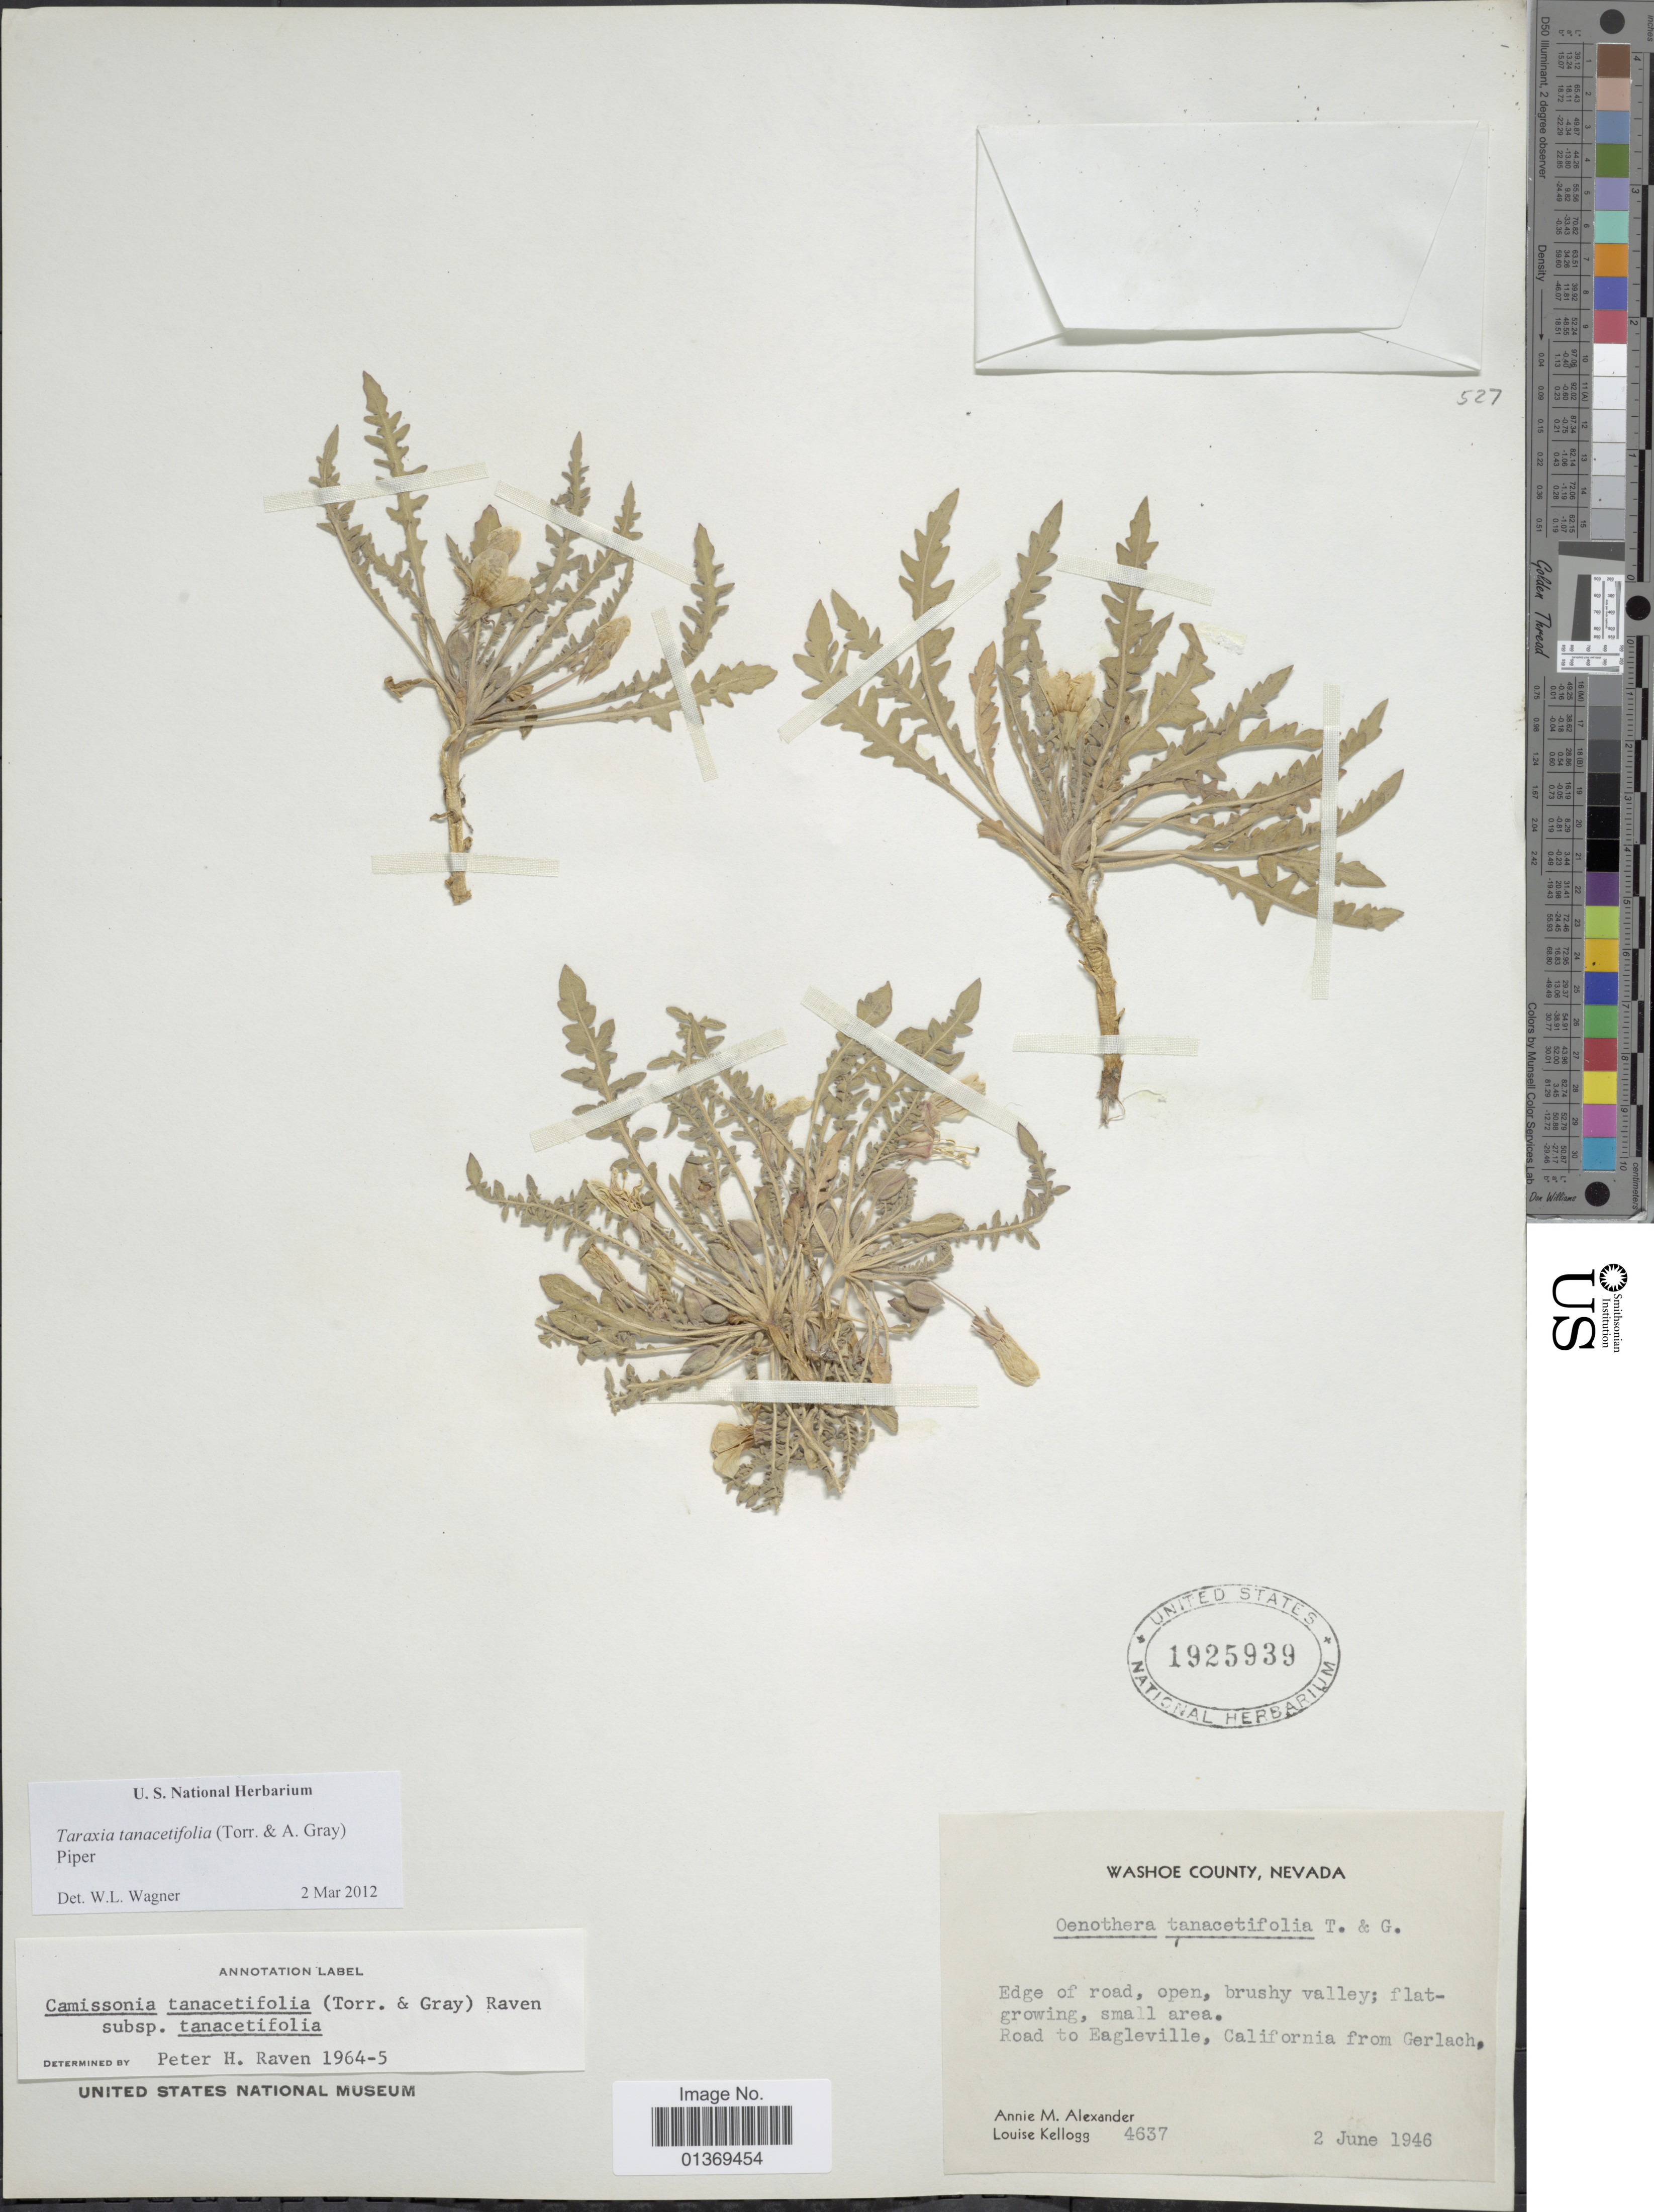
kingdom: Plantae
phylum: Tracheophyta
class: Magnoliopsida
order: Myrtales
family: Onagraceae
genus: Taraxia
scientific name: Taraxia tanacetifolia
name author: (Torr. & A. Gray) Piper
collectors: A. M. Alexander & L. Kellogg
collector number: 4637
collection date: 1946-06-02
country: United States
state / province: Nevada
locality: Washoe County, Road to Eagleville, California from Gerlach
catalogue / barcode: US 1925939